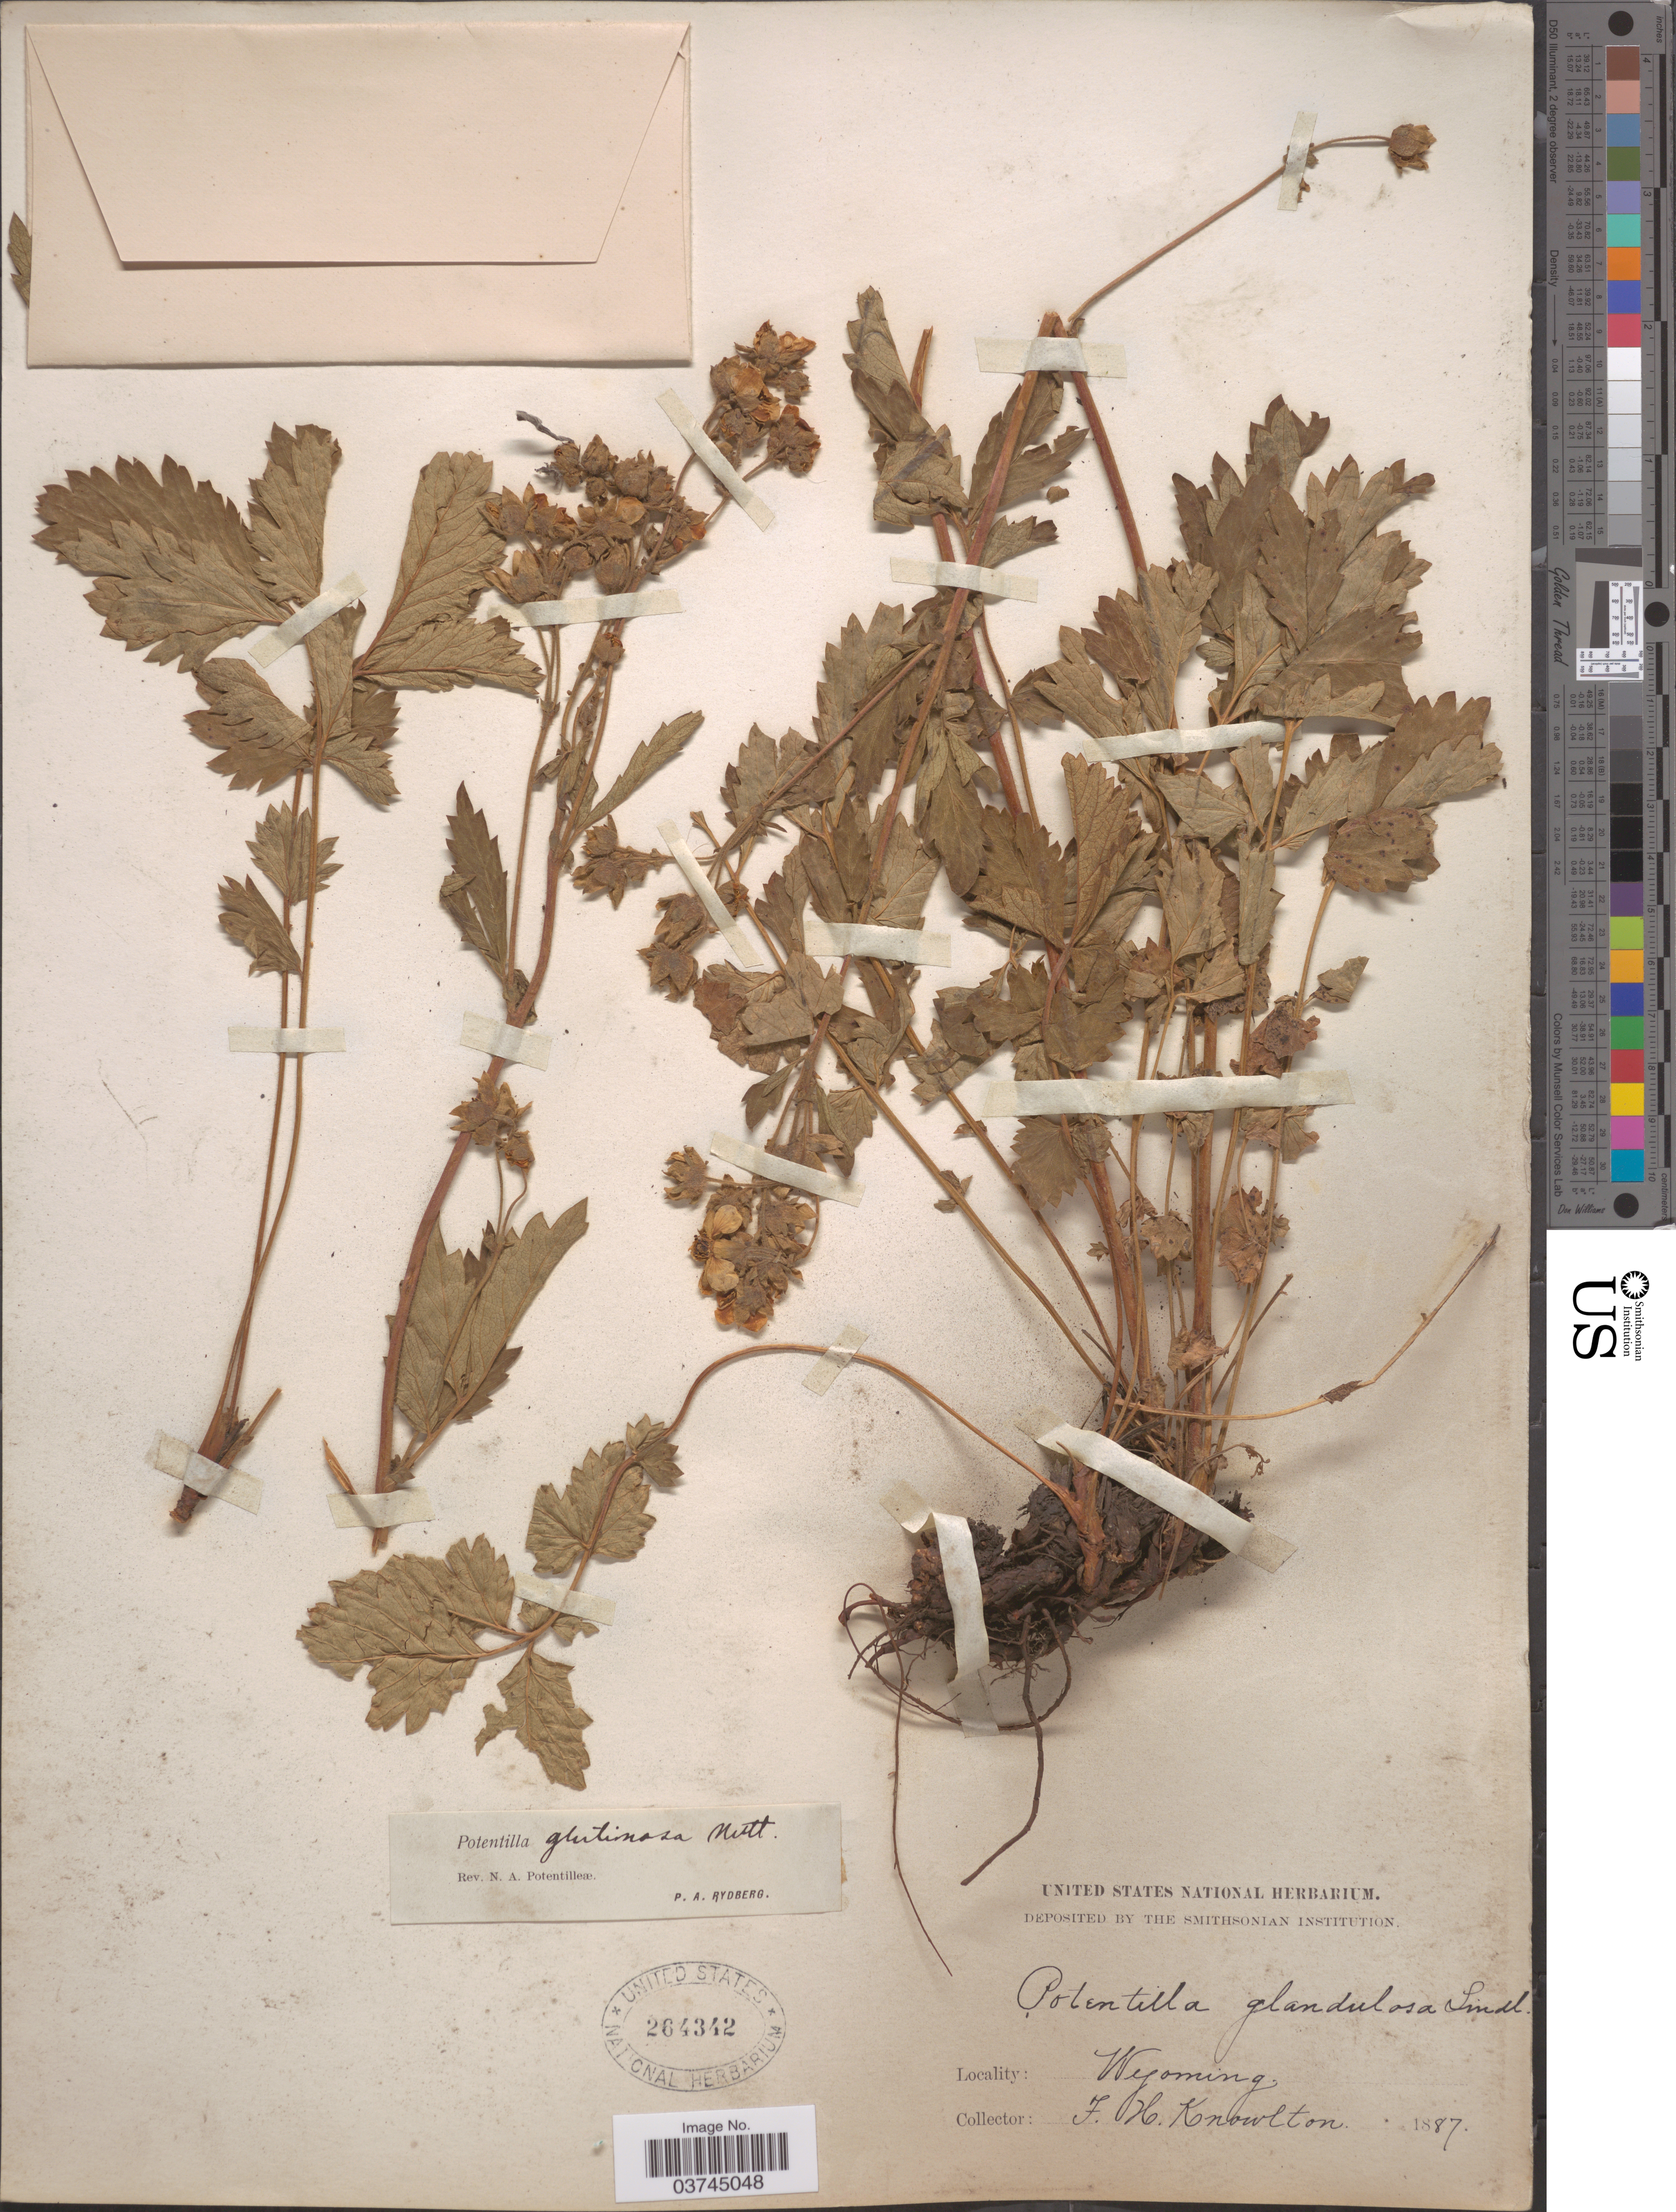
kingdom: Plantae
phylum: Tracheophyta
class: Magnoliopsida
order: Rosales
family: Rosaceae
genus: Drymocallis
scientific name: Drymocallis arguta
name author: (Pursh) Rydb.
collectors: F. H. Knowlton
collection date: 1887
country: United States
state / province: Wyoming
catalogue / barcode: US 264342